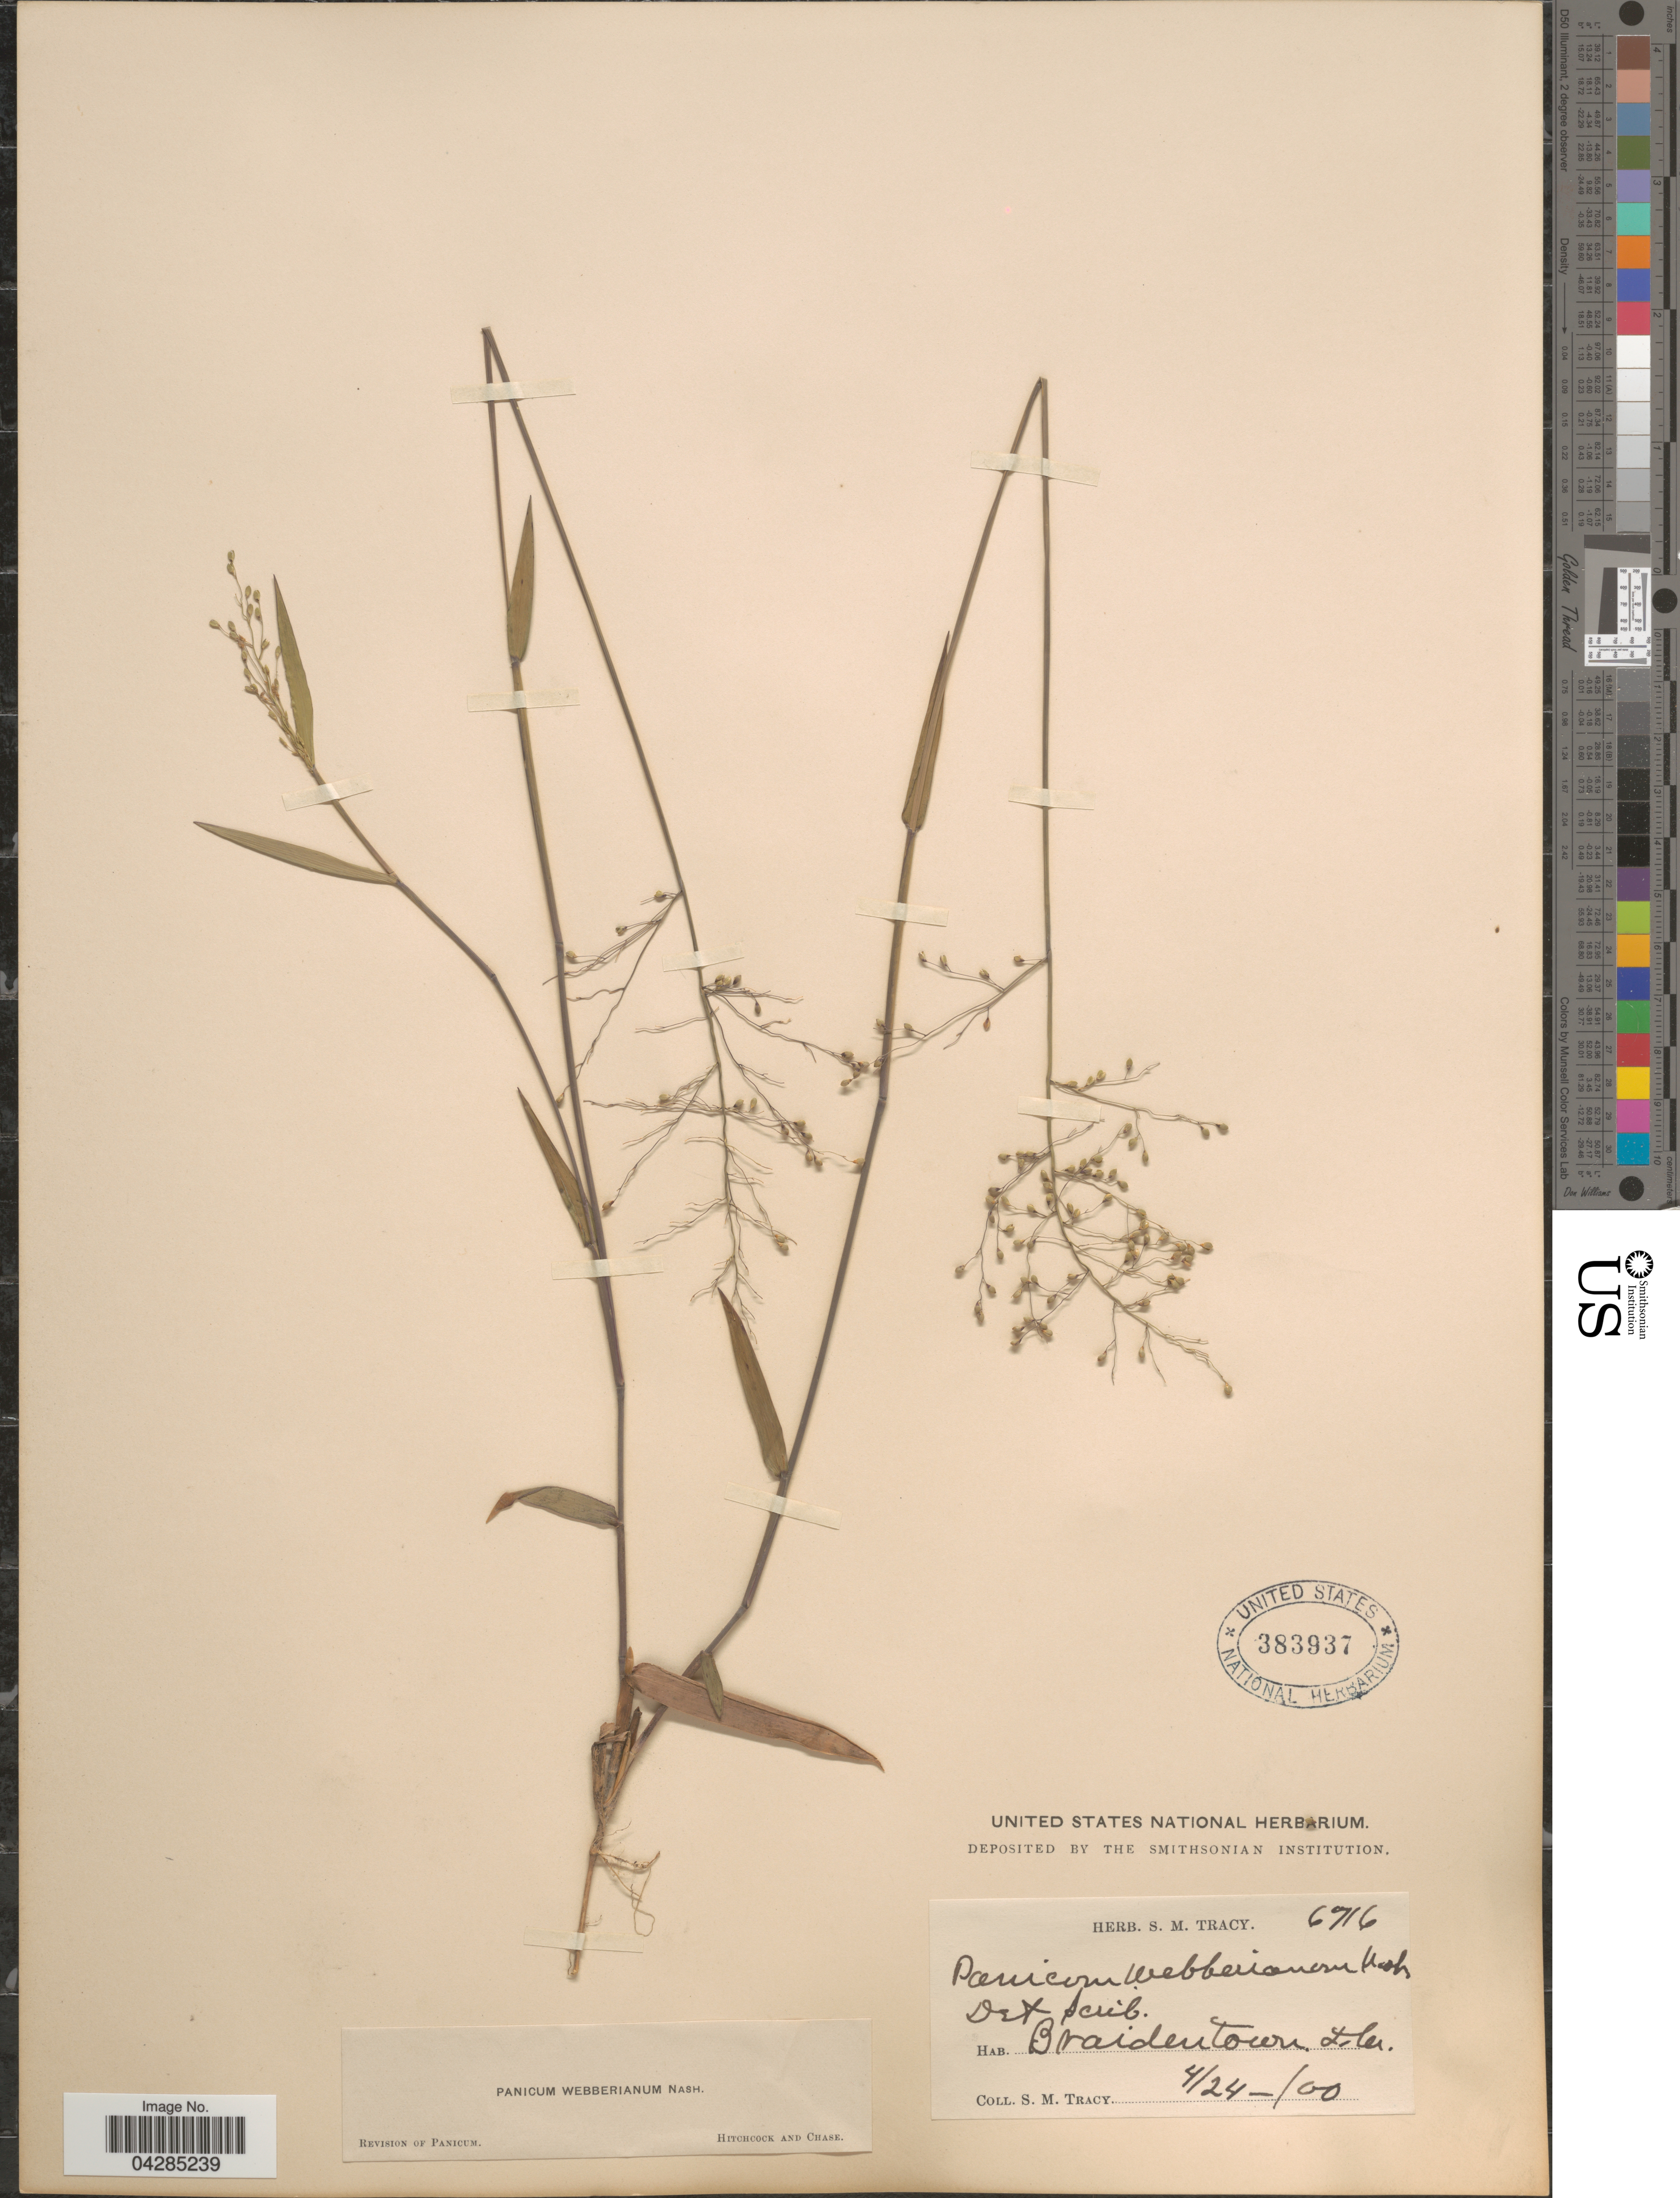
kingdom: Plantae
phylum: Tracheophyta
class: Liliopsida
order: Poales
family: Poaceae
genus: Dichanthelium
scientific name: Dichanthelium portoricense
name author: (Desv. ex Ham.) B.F. Hansen & Wunderlin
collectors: S. M. Tracy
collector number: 6716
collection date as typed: Transcribed d/m/y: 24/4/0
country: United States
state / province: Florida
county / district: Manatee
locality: Braidentown (present day: Bradenton)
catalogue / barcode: US 383937